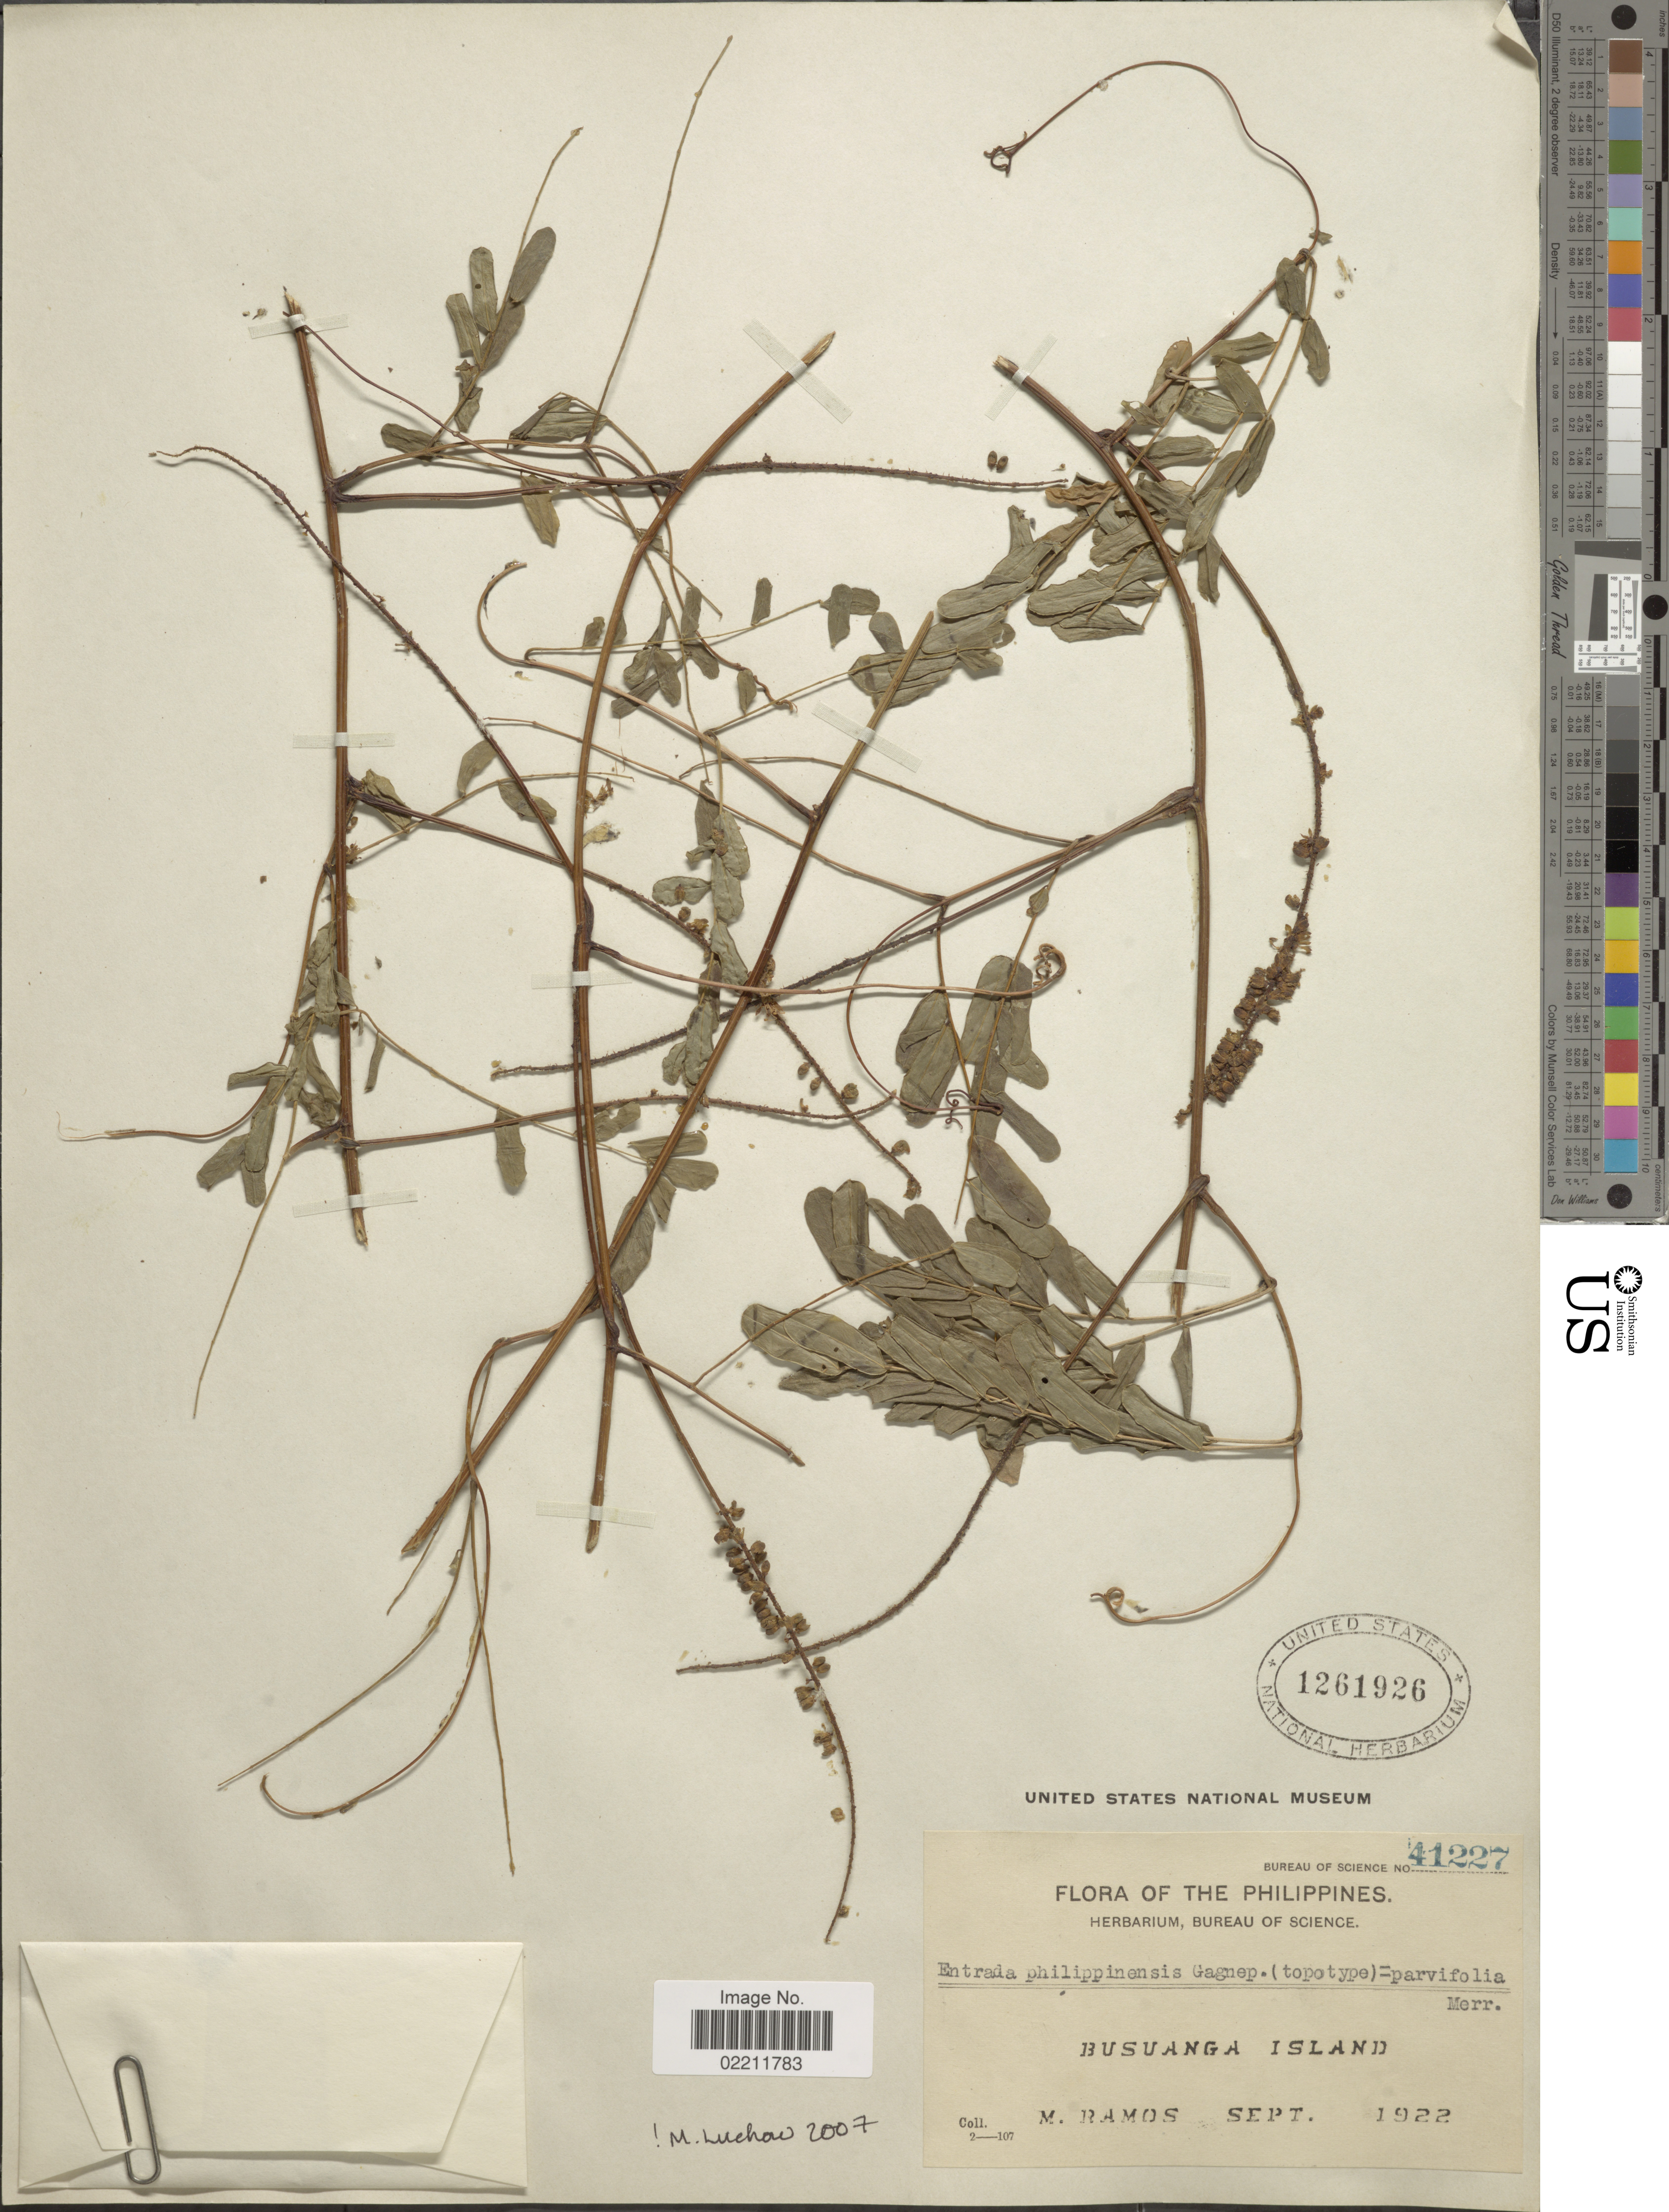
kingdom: Plantae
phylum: Tracheophyta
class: Magnoliopsida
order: Fabales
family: Fabaceae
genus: Entada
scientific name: Entada parvifolia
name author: Merr.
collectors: M. Ramos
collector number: Bureau of Science 41227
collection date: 1922-09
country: Philippines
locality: Busuanga Island.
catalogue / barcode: US 1261926